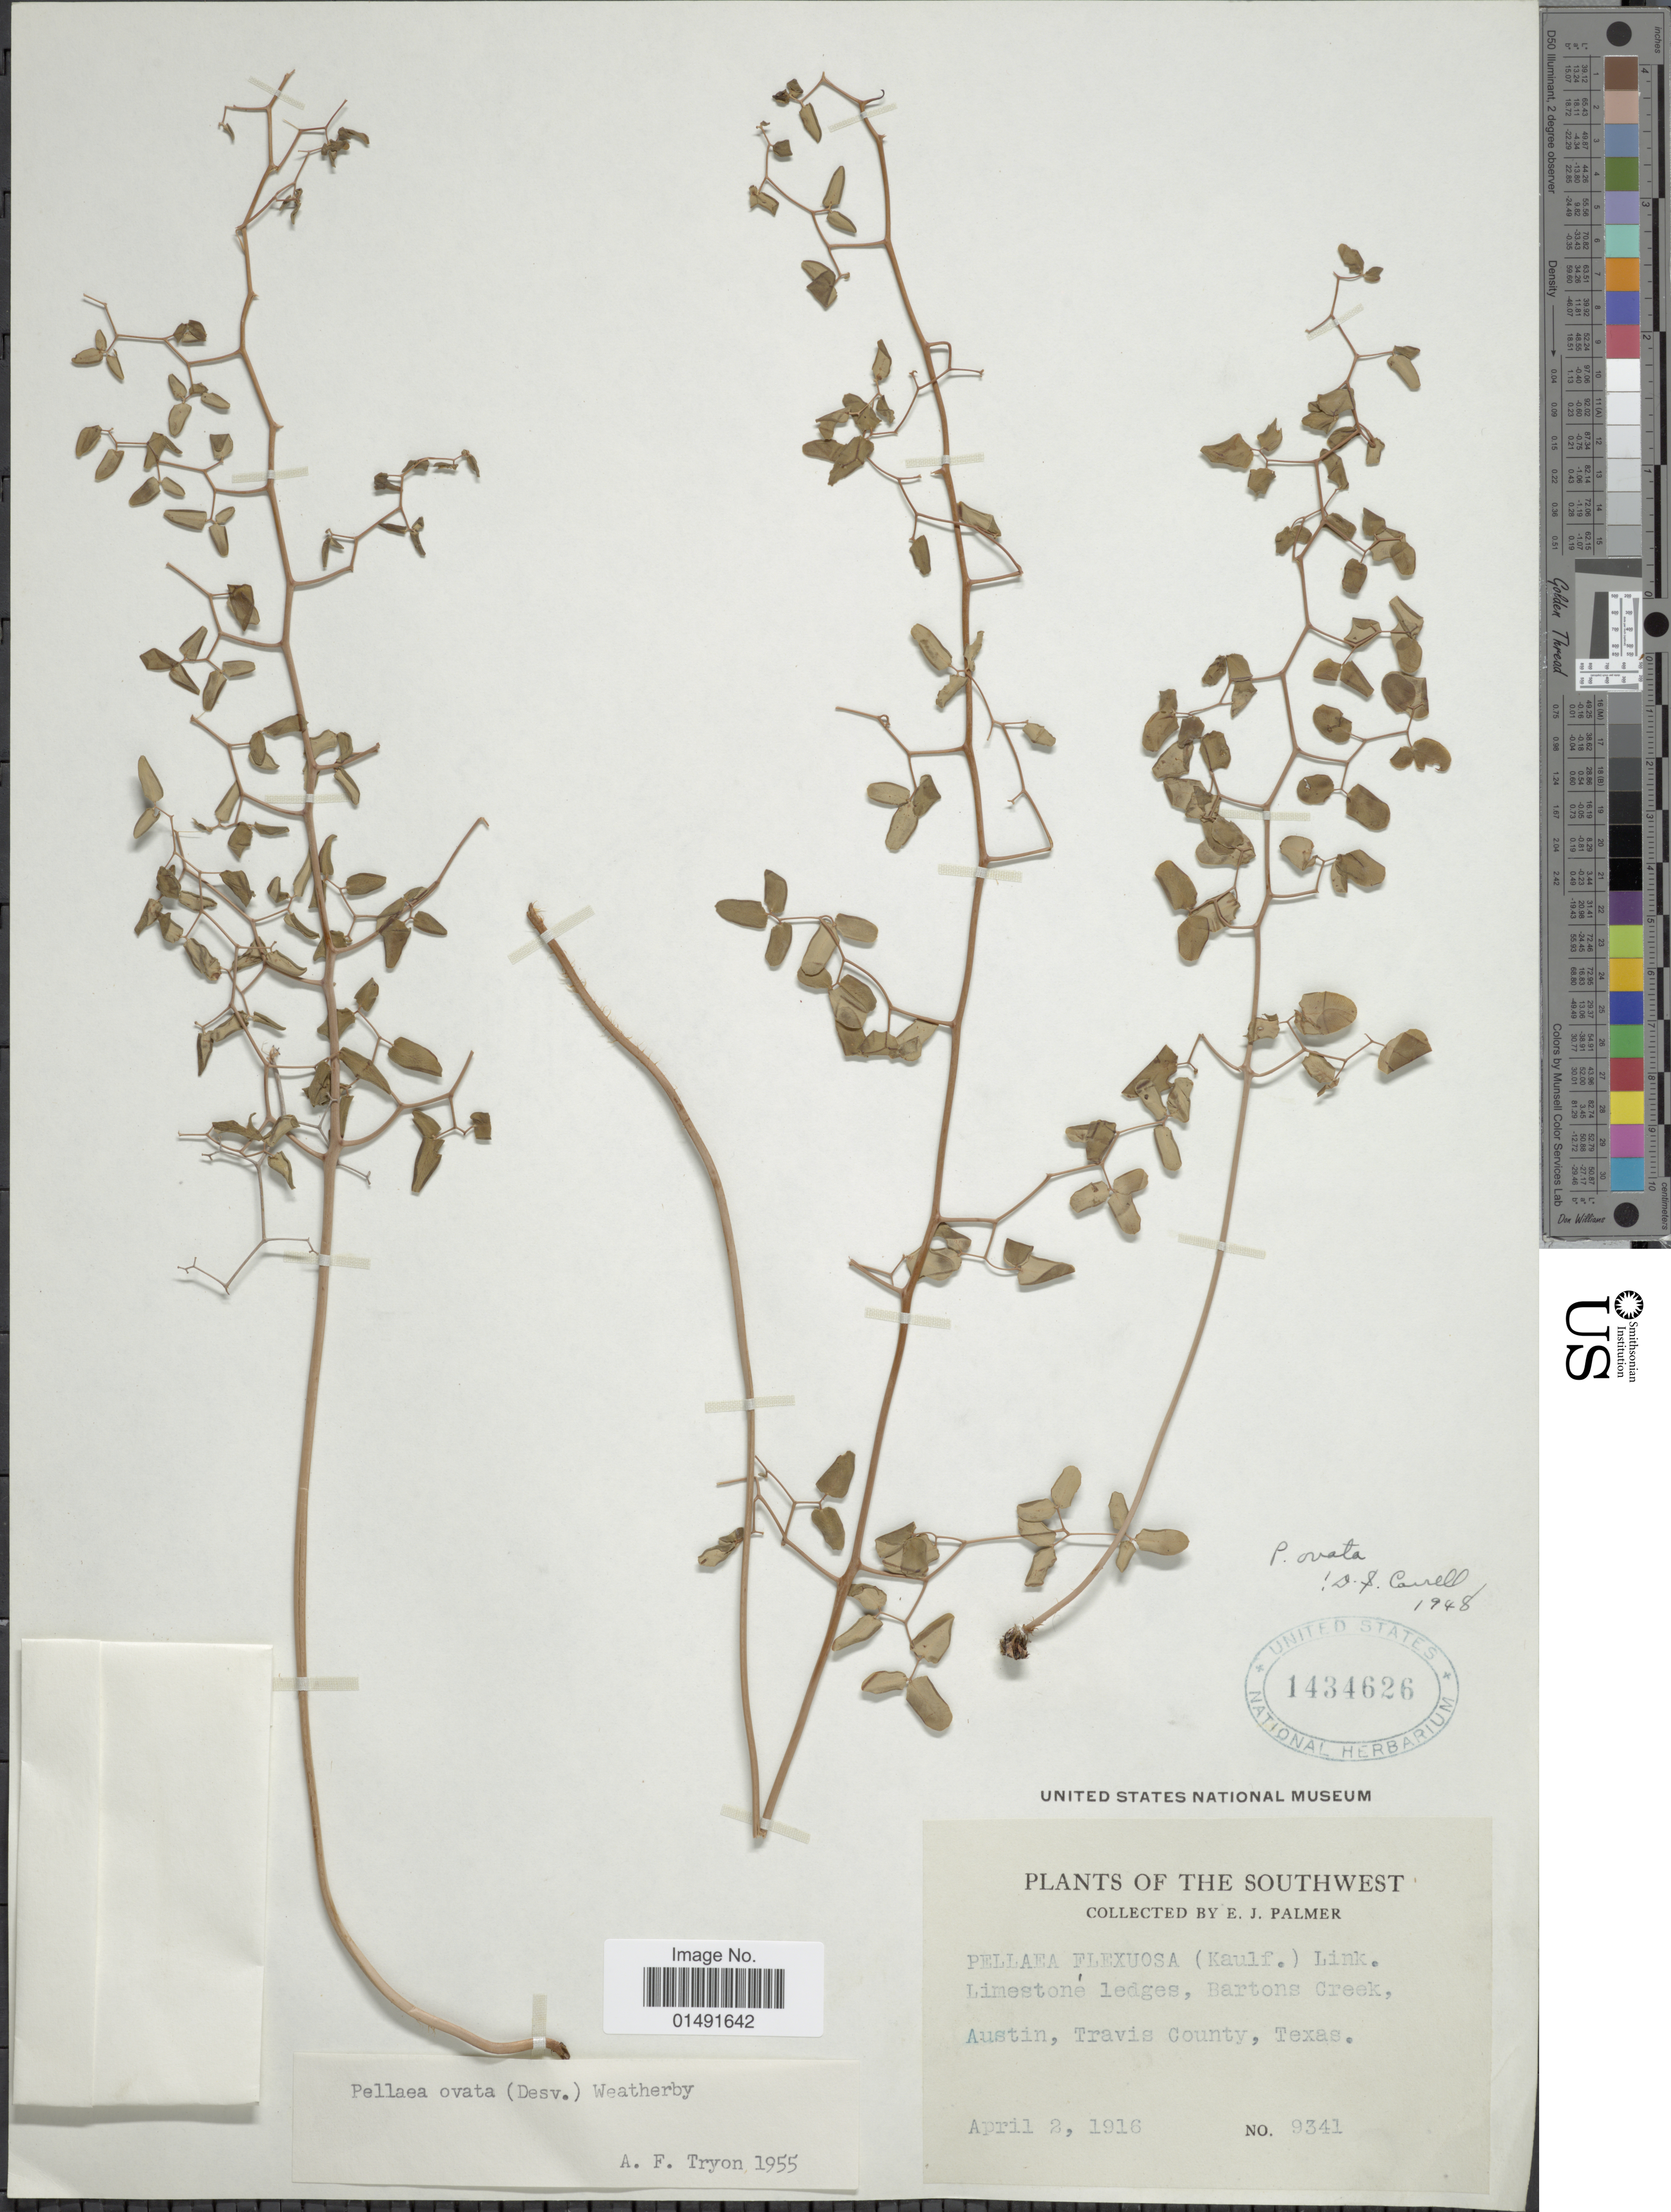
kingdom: Plantae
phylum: Tracheophyta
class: Polypodiopsida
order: Polypodiales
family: Pteridaceae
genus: Pellaea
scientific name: Pellaea ovata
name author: (Desv.) Weath.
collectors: E. J. Palmer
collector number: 9341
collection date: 1916-04-02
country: United States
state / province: Texas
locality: The Southwest, Limestone ledges, barton Creek, Austin, Treavis County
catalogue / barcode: US 1434626